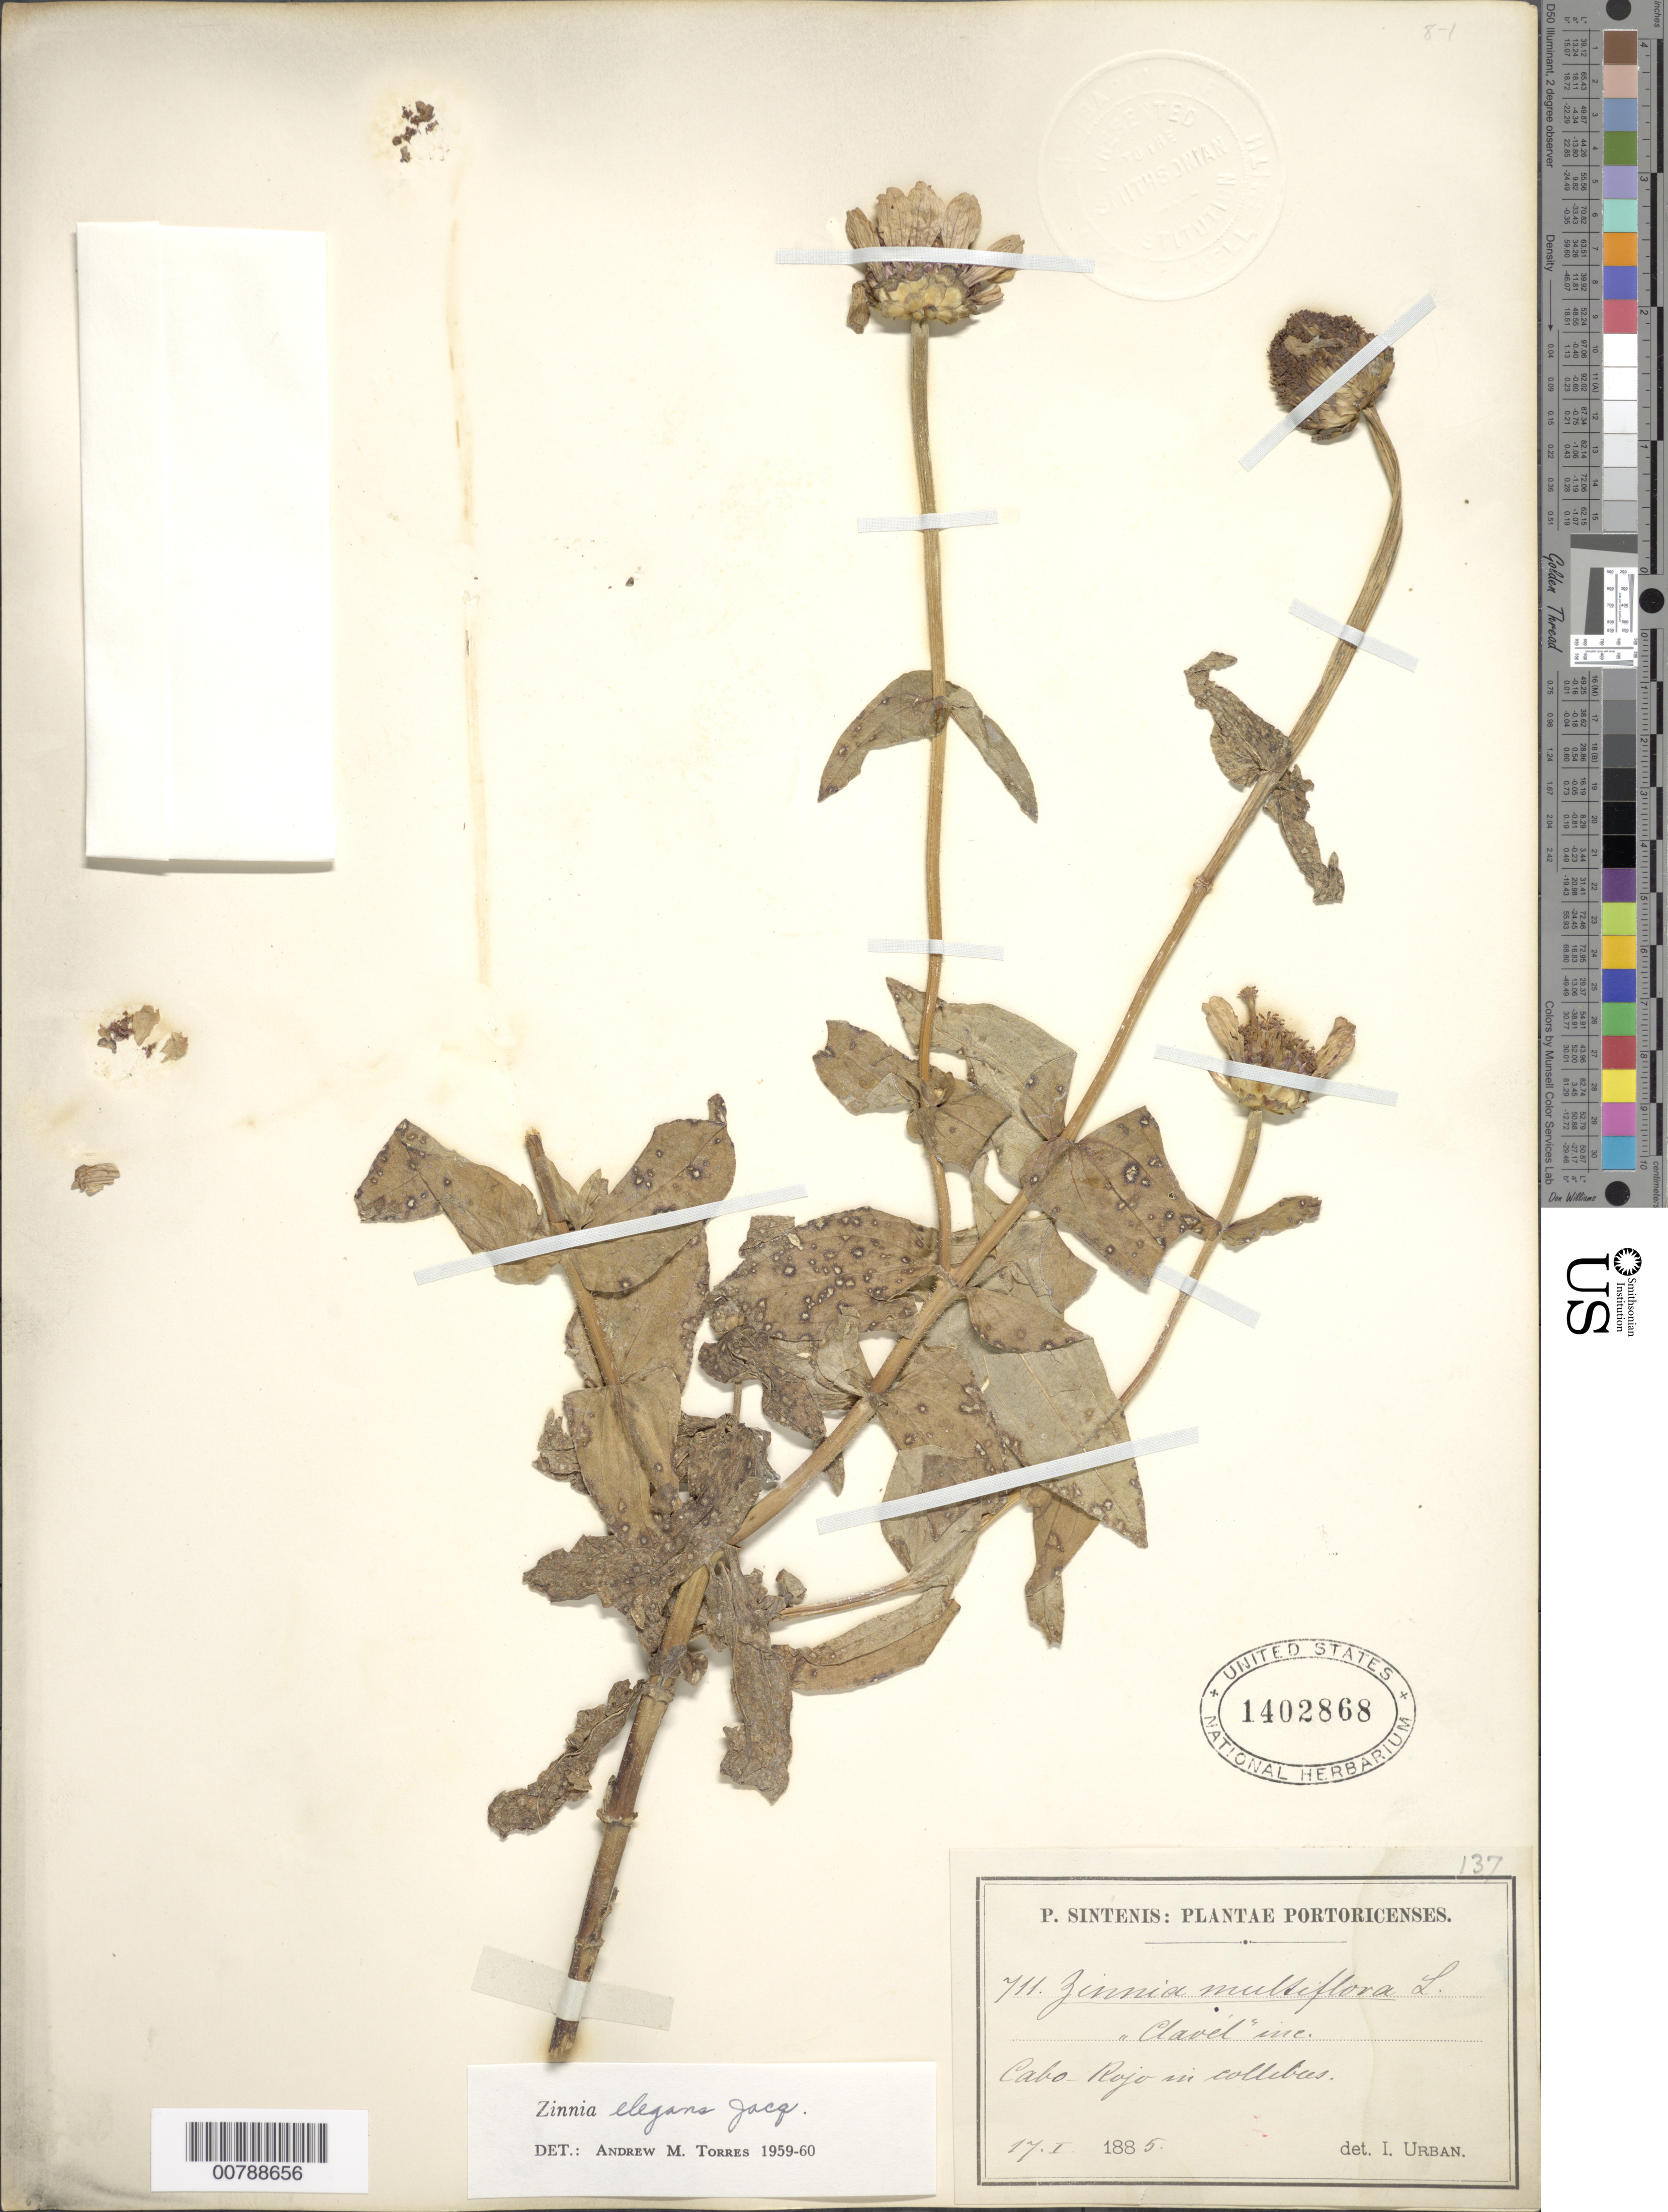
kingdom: Plantae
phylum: Tracheophyta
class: Magnoliopsida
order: Asterales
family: Asteraceae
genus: Zinnia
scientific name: Zinnia elegans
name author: Jacq.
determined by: Torres, A.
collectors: P. Sintenis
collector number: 711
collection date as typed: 17 Jan 1885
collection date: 1885-01-17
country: Puerto Rico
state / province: Cabo Rojo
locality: Cabo Rojo in collibus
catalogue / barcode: US 1402868